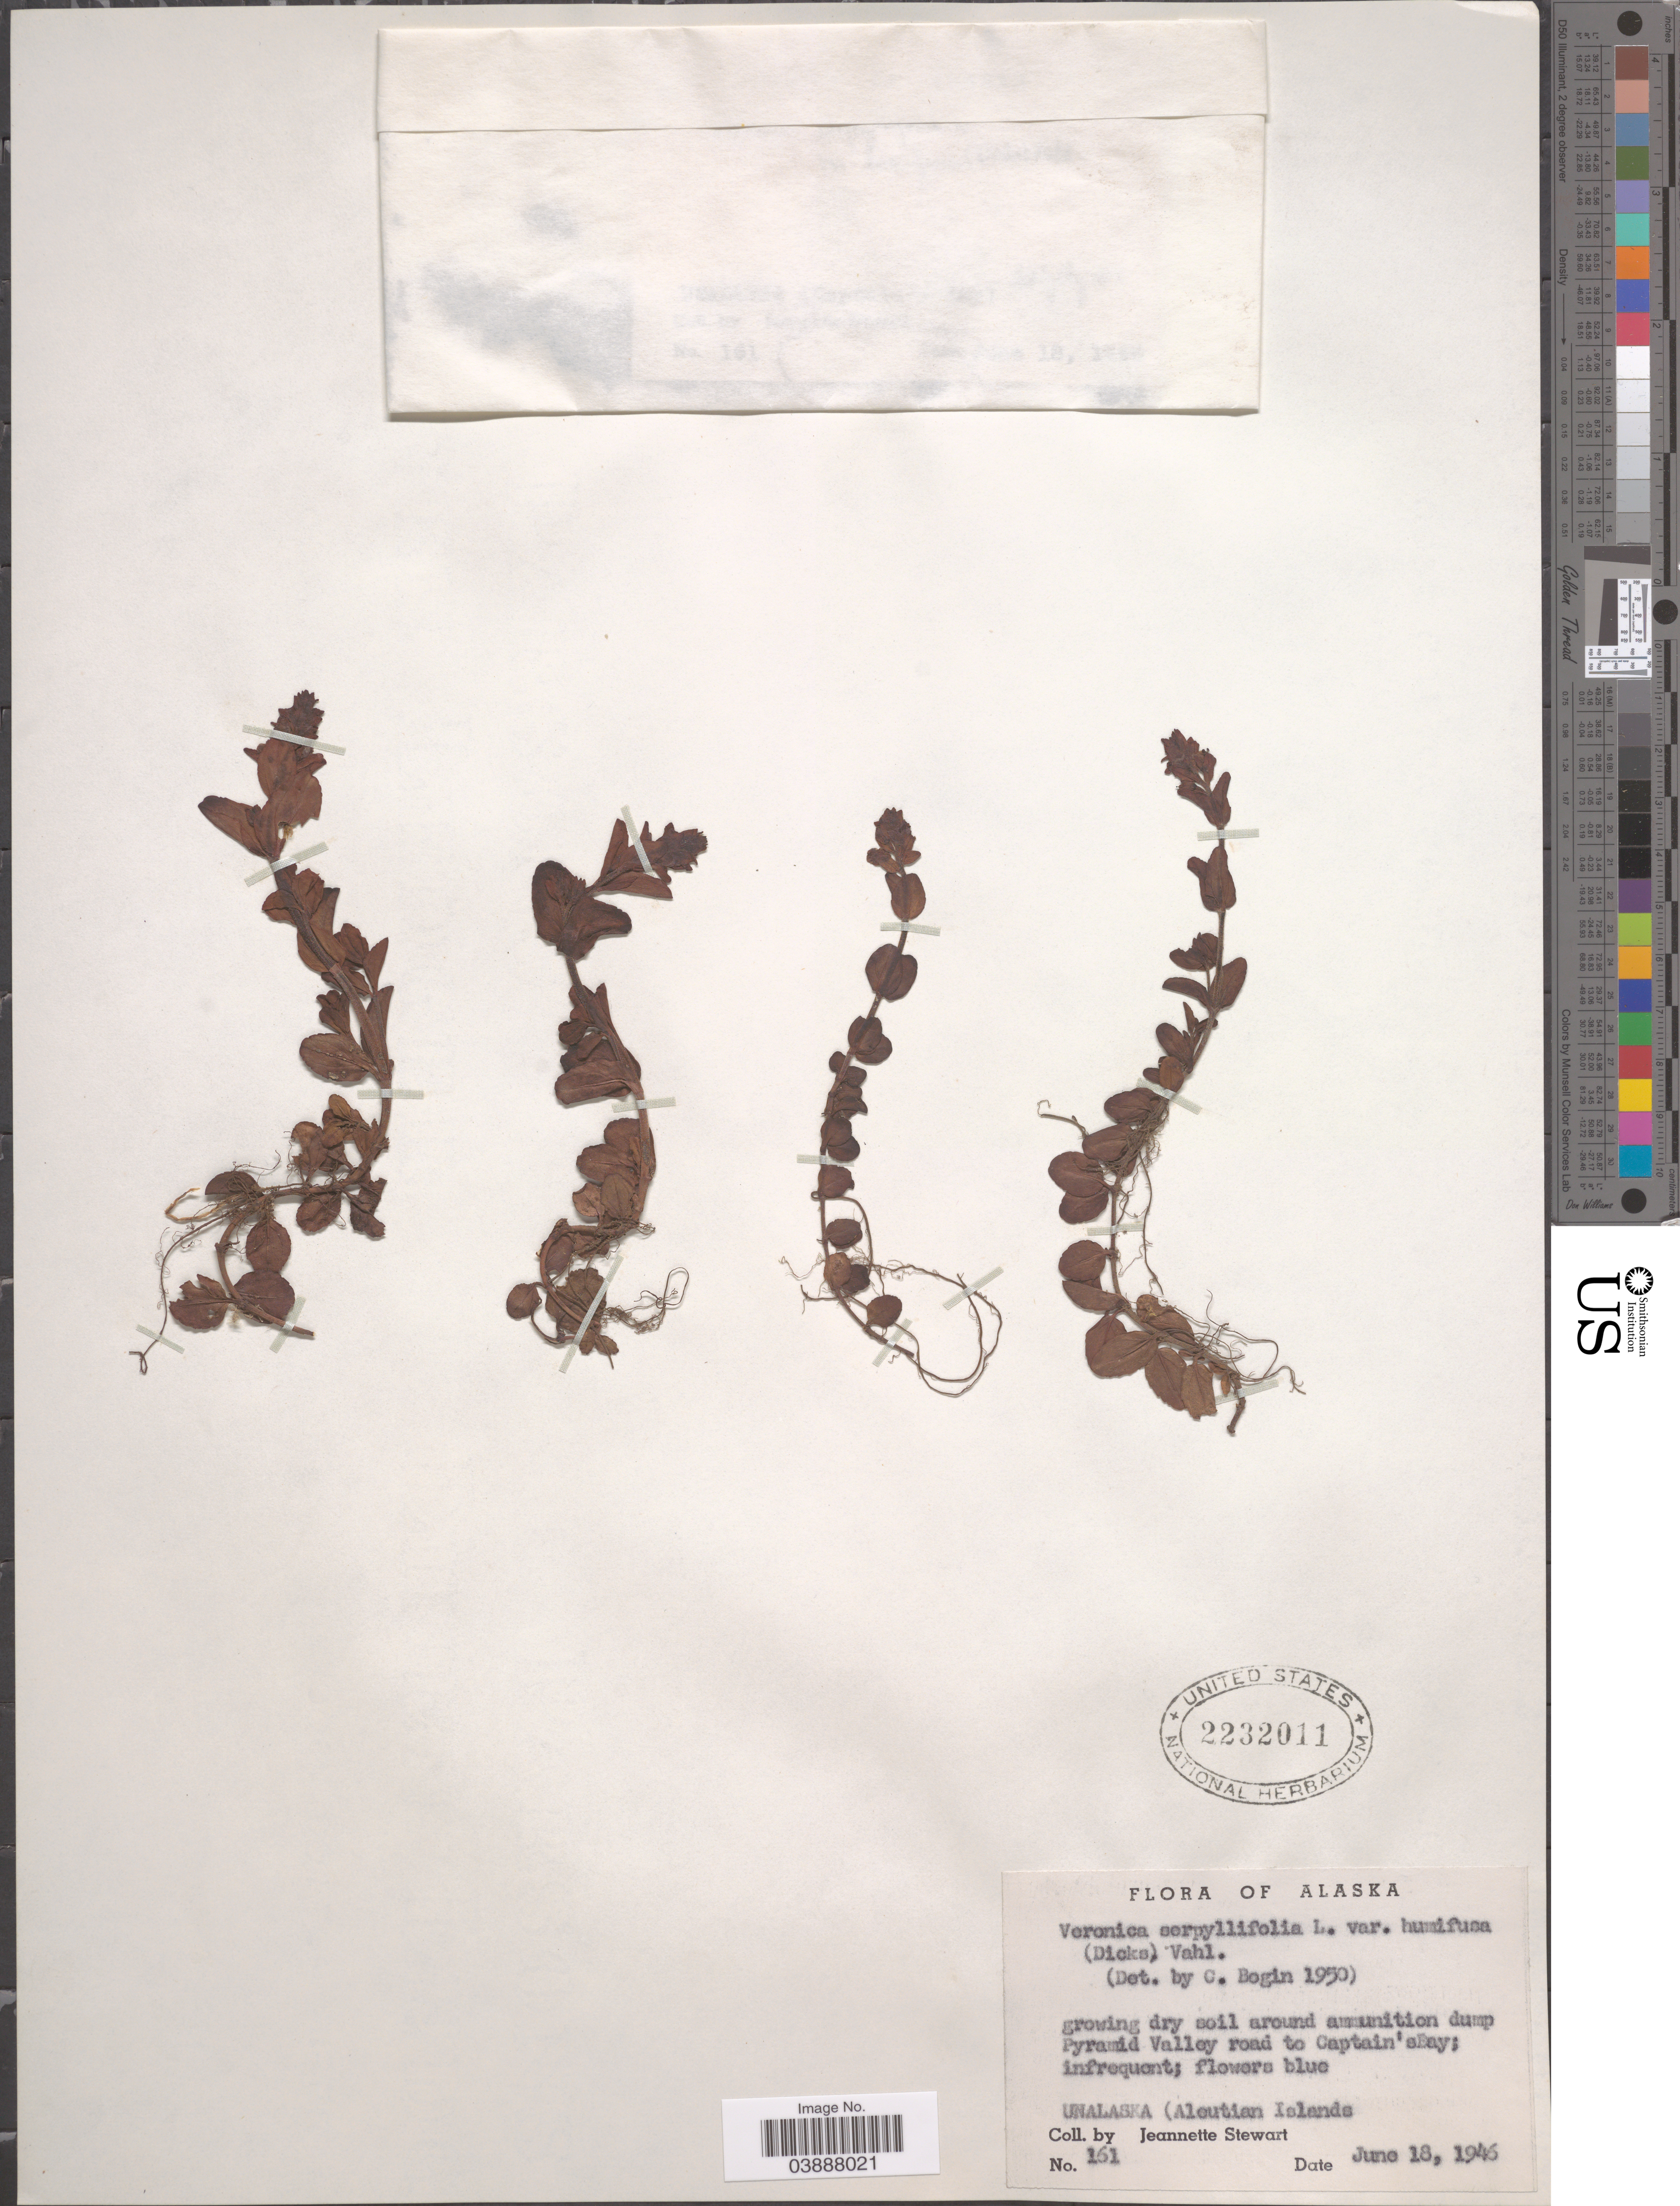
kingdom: Plantae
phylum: Tracheophyta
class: Magnoliopsida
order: Lamiales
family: Plantaginaceae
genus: Veronica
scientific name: Veronica serpyllifolia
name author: L.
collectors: J. Stewart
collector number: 161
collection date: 1946-06-18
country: United States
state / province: Alaska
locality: Growing dry soil around amunition dump Pyramid Valley road to Captain'sBay. Unalaska (Aleutian Islands).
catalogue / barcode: US 2232011